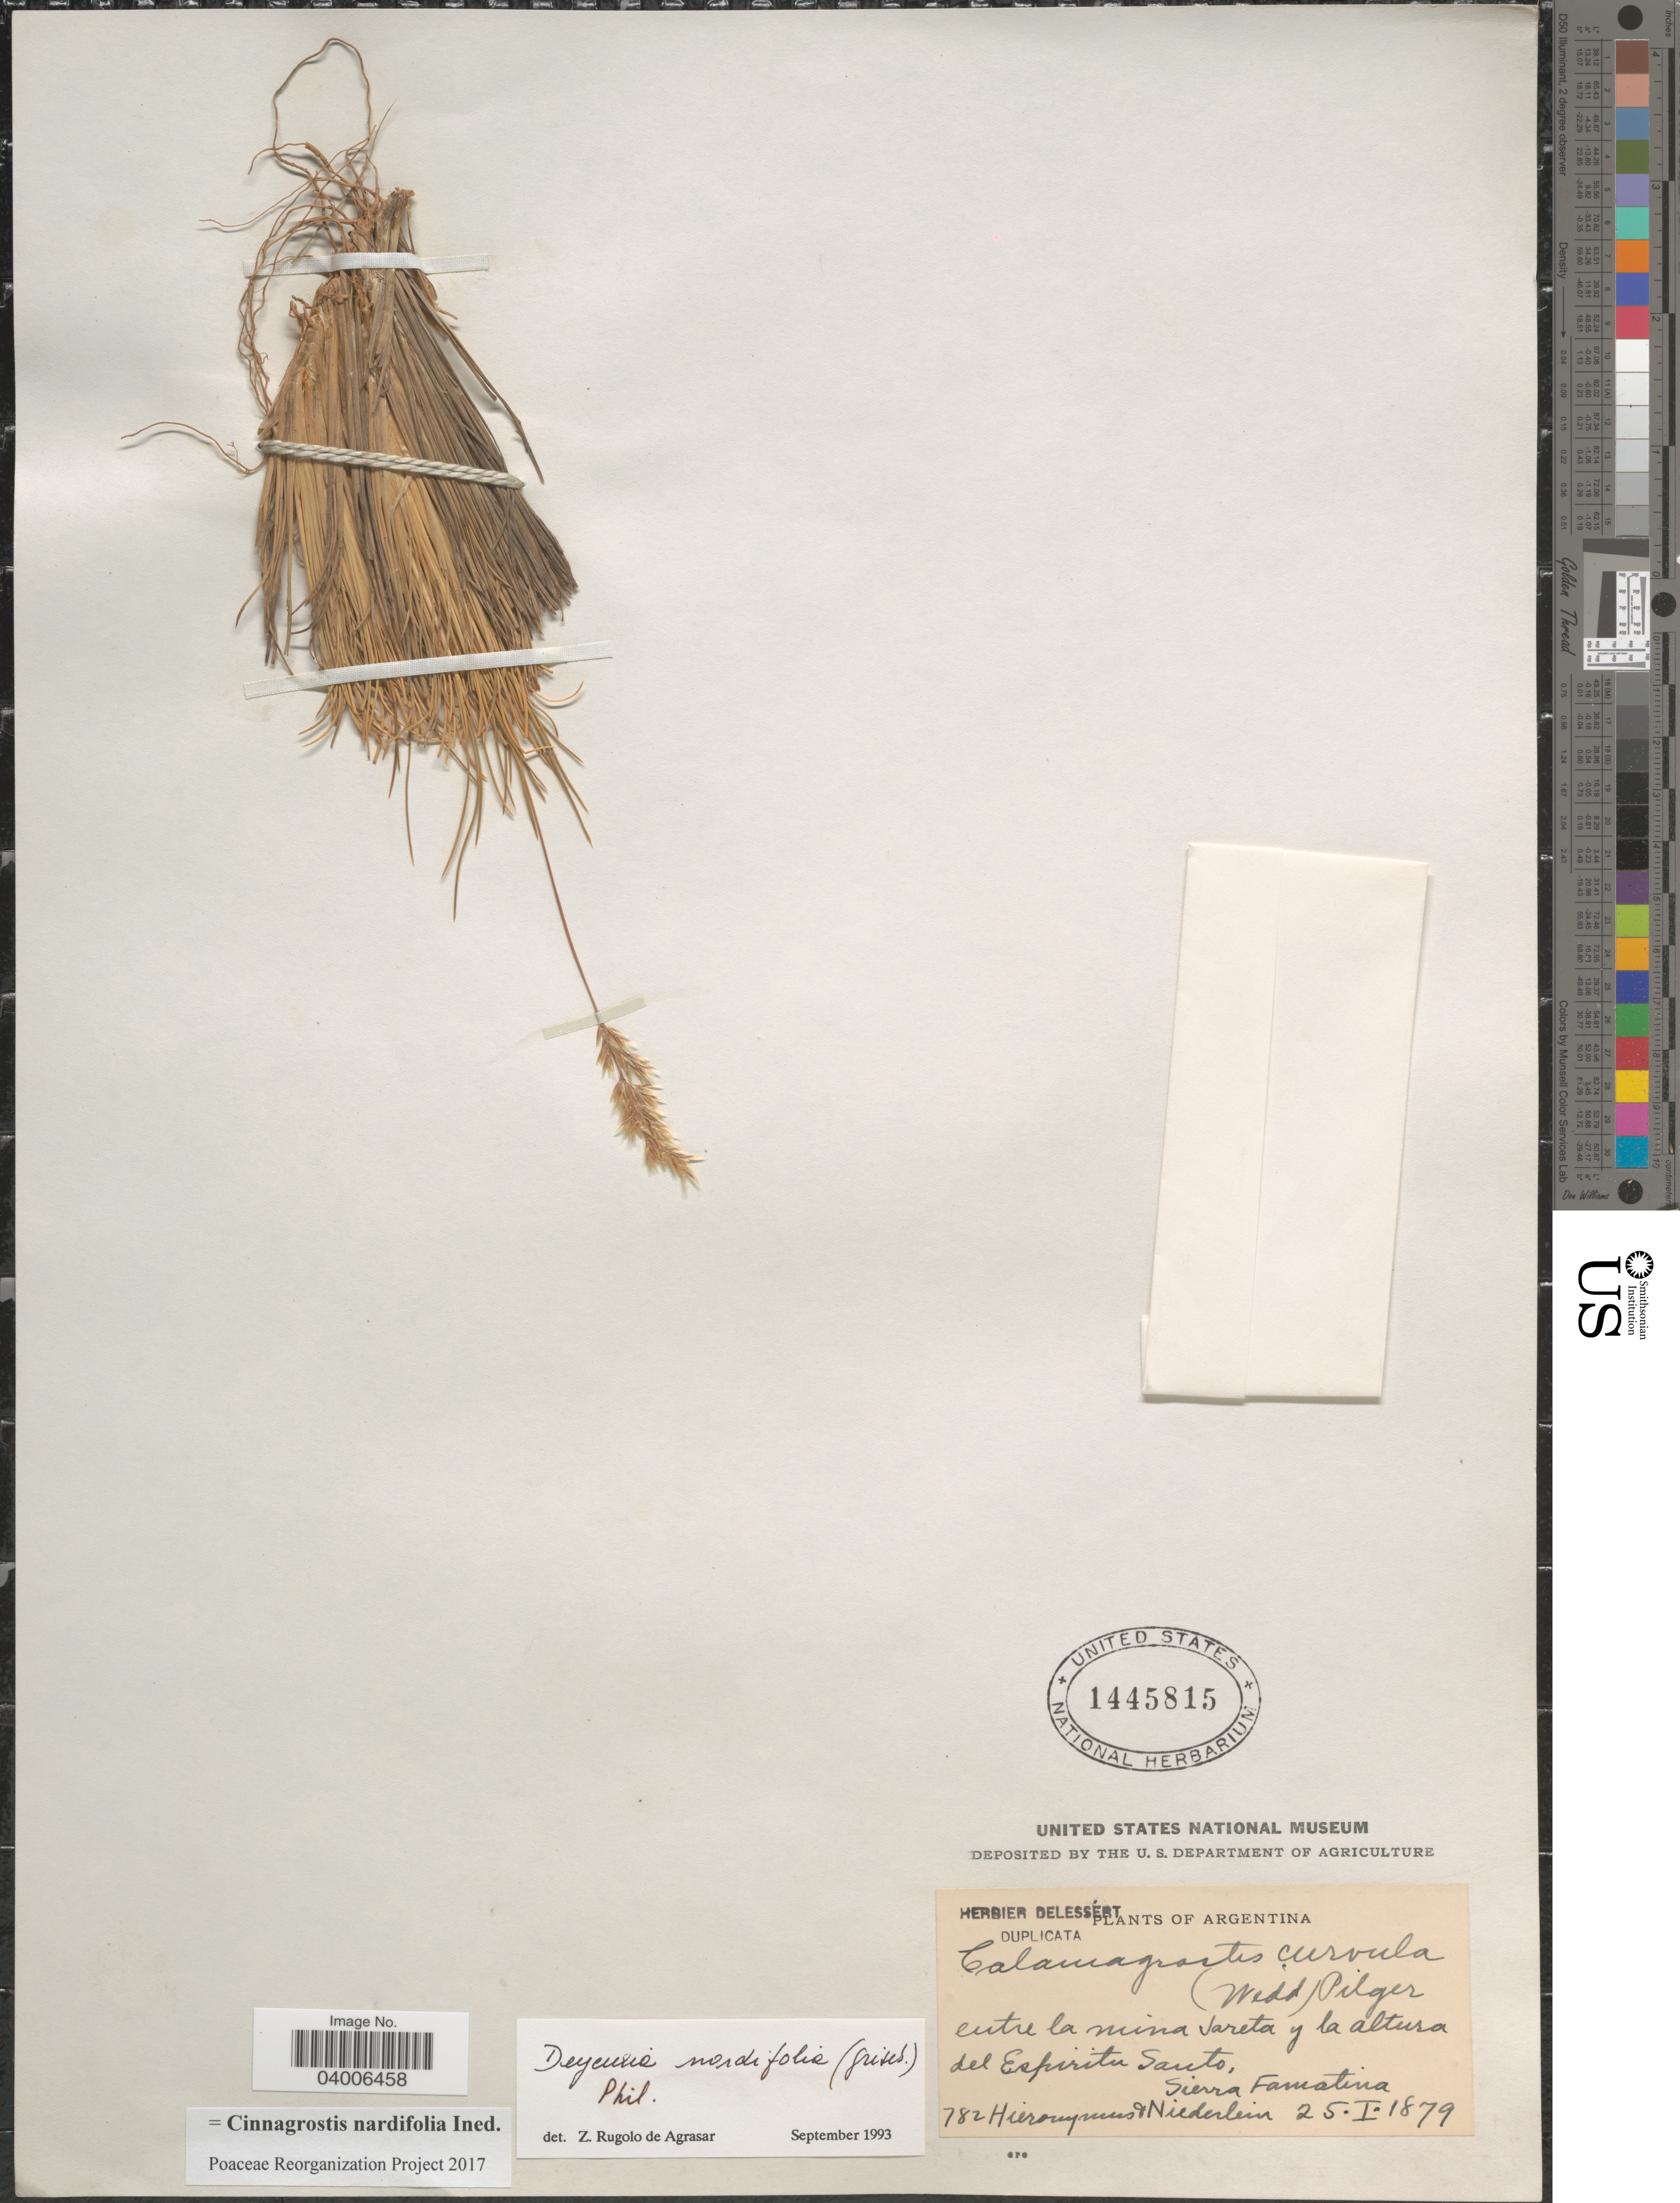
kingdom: Plantae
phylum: Tracheophyta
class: Liliopsida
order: Poales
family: Poaceae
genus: Cinnagrostis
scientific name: Cinnagrostis velutina var. nardifolia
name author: (Griseb.) P.M. Peterson et al.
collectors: -. Hieronymus & Niederlein, --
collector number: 782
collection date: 1879-01-25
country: Argentina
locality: Entre la mina Sareta y la altura del Espiritu Santo, Sierra Famatina.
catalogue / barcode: US 1445815